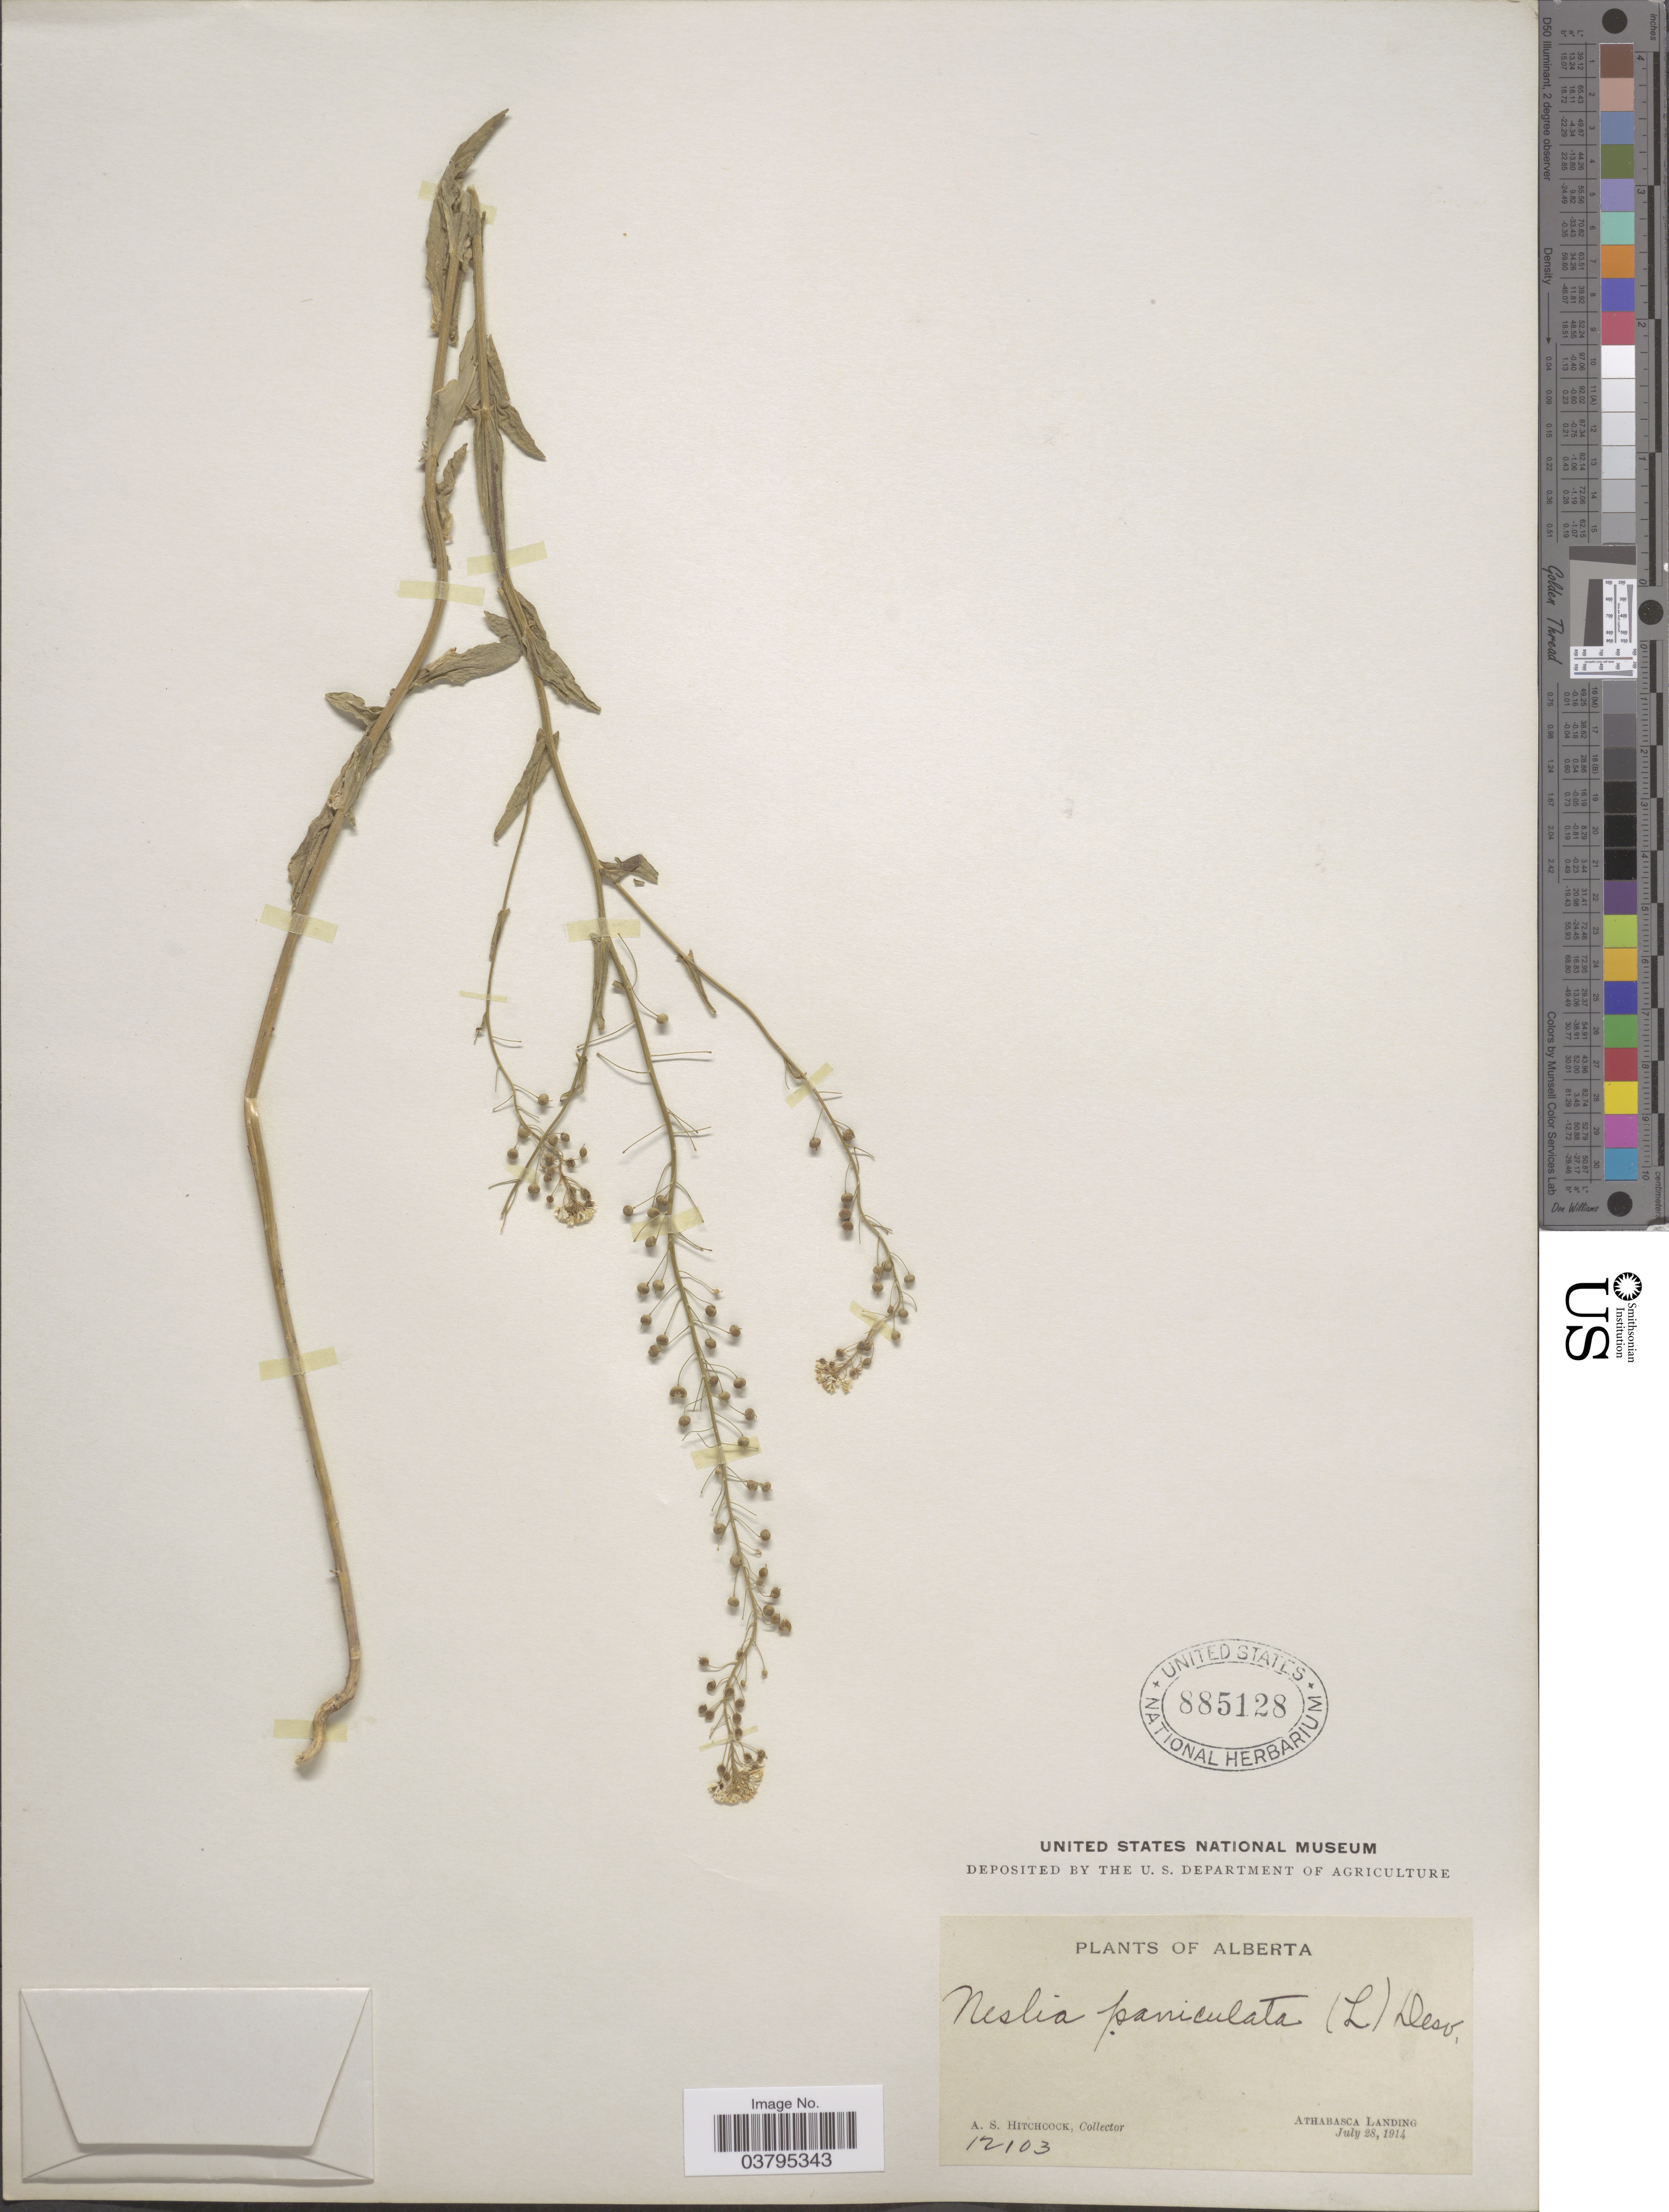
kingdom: Plantae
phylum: Tracheophyta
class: Magnoliopsida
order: Brassicales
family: Brassicaceae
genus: Neslia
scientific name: Neslia paniculata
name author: (L.) Desv.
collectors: A. S. Hitchcock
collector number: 12103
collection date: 1914-07-28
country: Canada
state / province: Alberta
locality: Athabasca Landing.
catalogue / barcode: US 885128